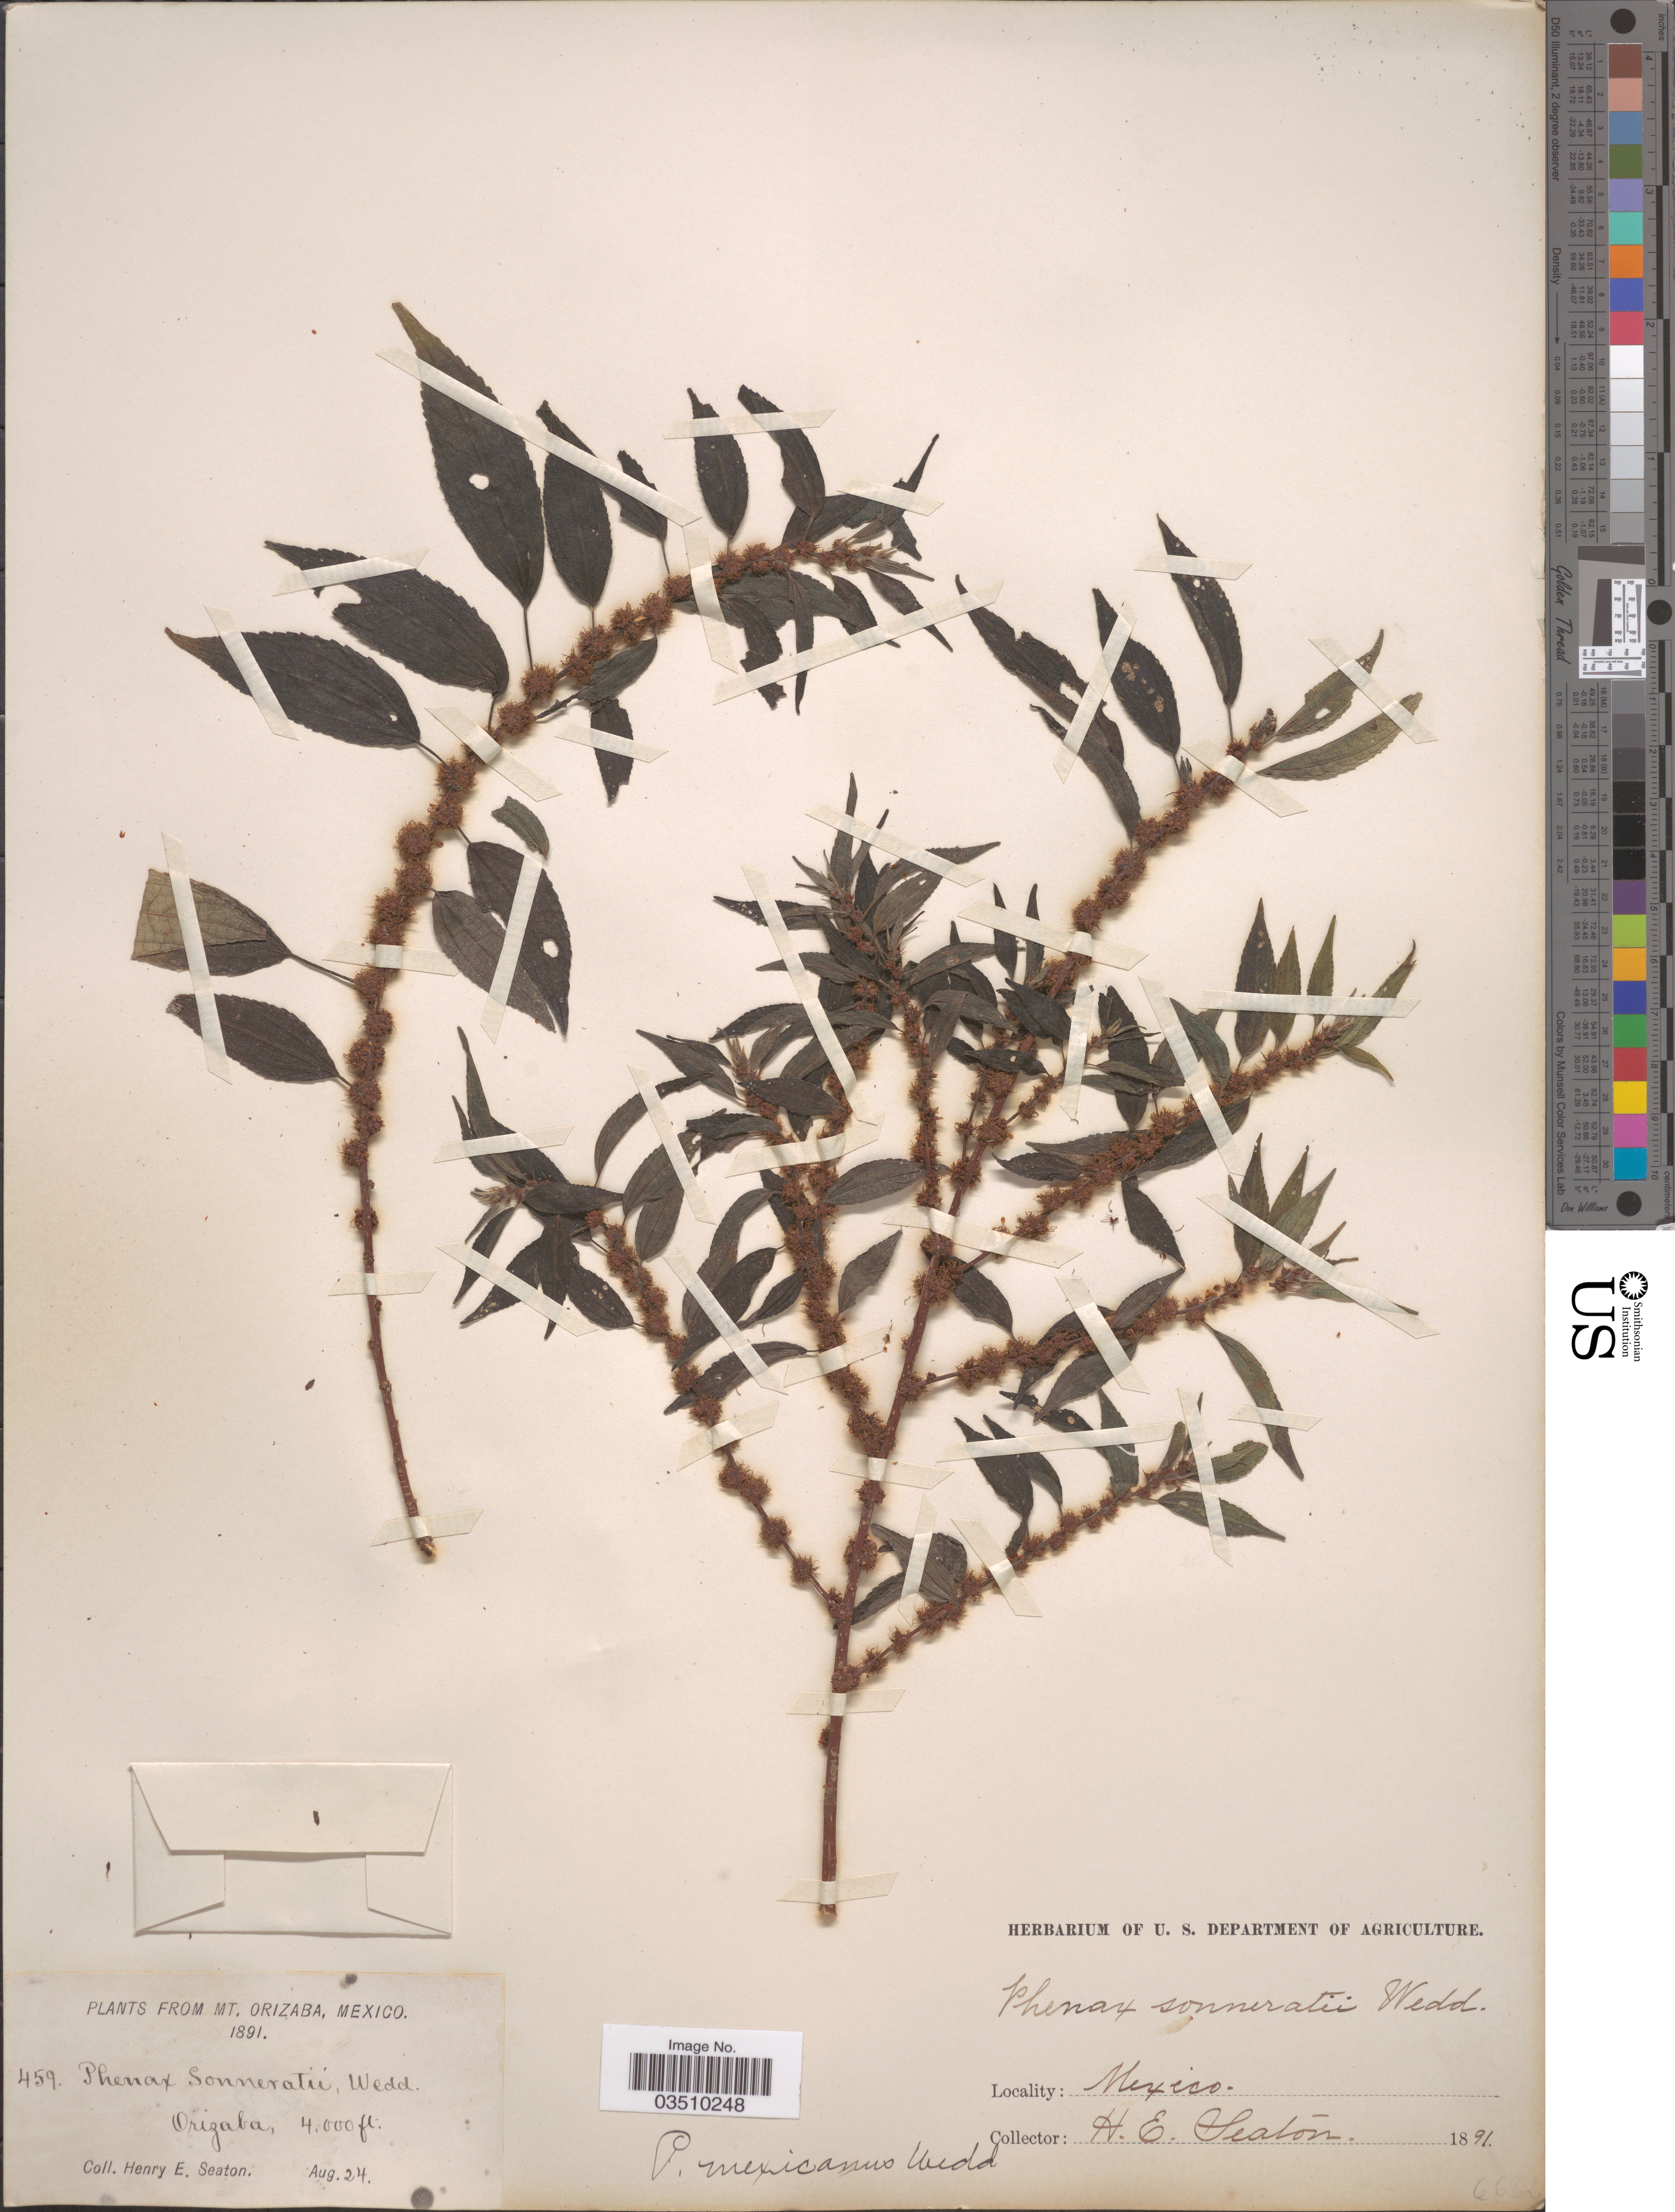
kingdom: Plantae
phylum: Tracheophyta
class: Magnoliopsida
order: Rosales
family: Urticaceae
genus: Phenax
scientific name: Phenax mexicanus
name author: Wedd.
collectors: H. E. Seaton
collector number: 459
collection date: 1891-08-24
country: Mexico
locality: Mt. Orizaba. Orizaba.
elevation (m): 1219